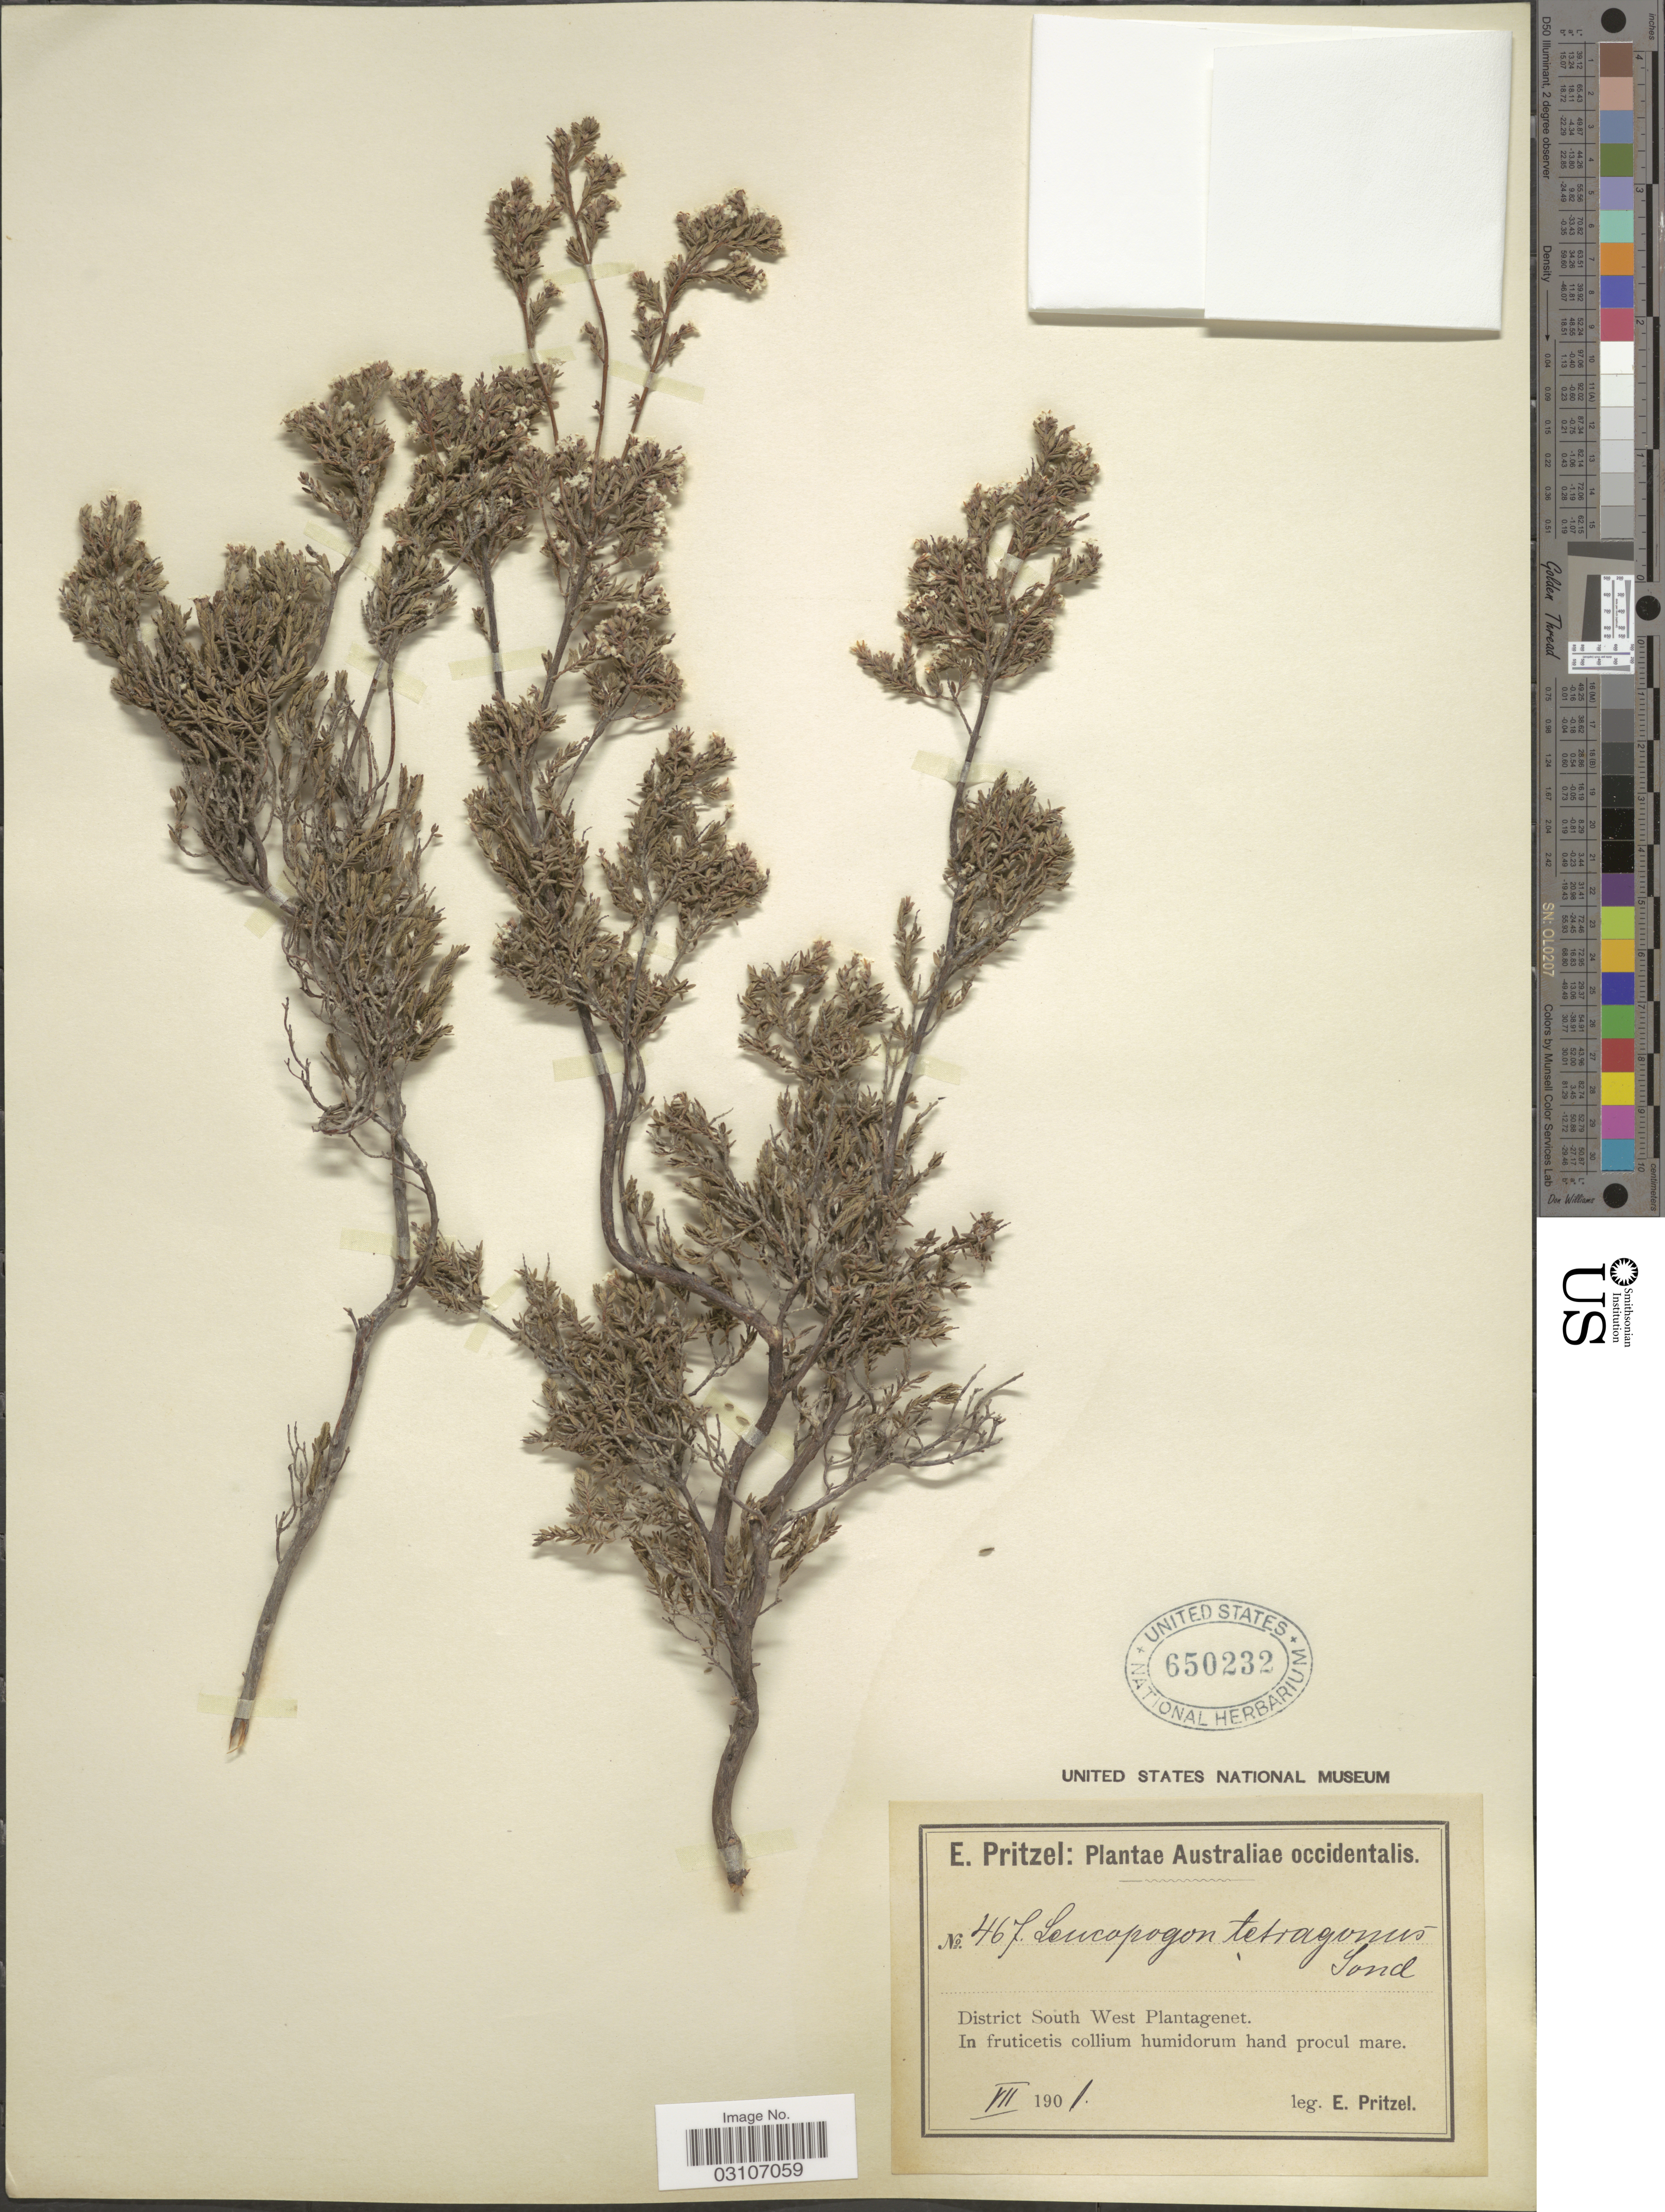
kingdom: Plantae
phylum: Tracheophyta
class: Magnoliopsida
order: Ericales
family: Ericaceae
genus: Leucopogon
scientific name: Leucopogon tetragonus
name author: Sond.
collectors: E. G. Pritzel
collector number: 467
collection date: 1901-07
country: Australia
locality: Australiae occidentalis. District South West Plantagenet. In fruticetis collium humidorum hand procul mare.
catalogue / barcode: US 650232